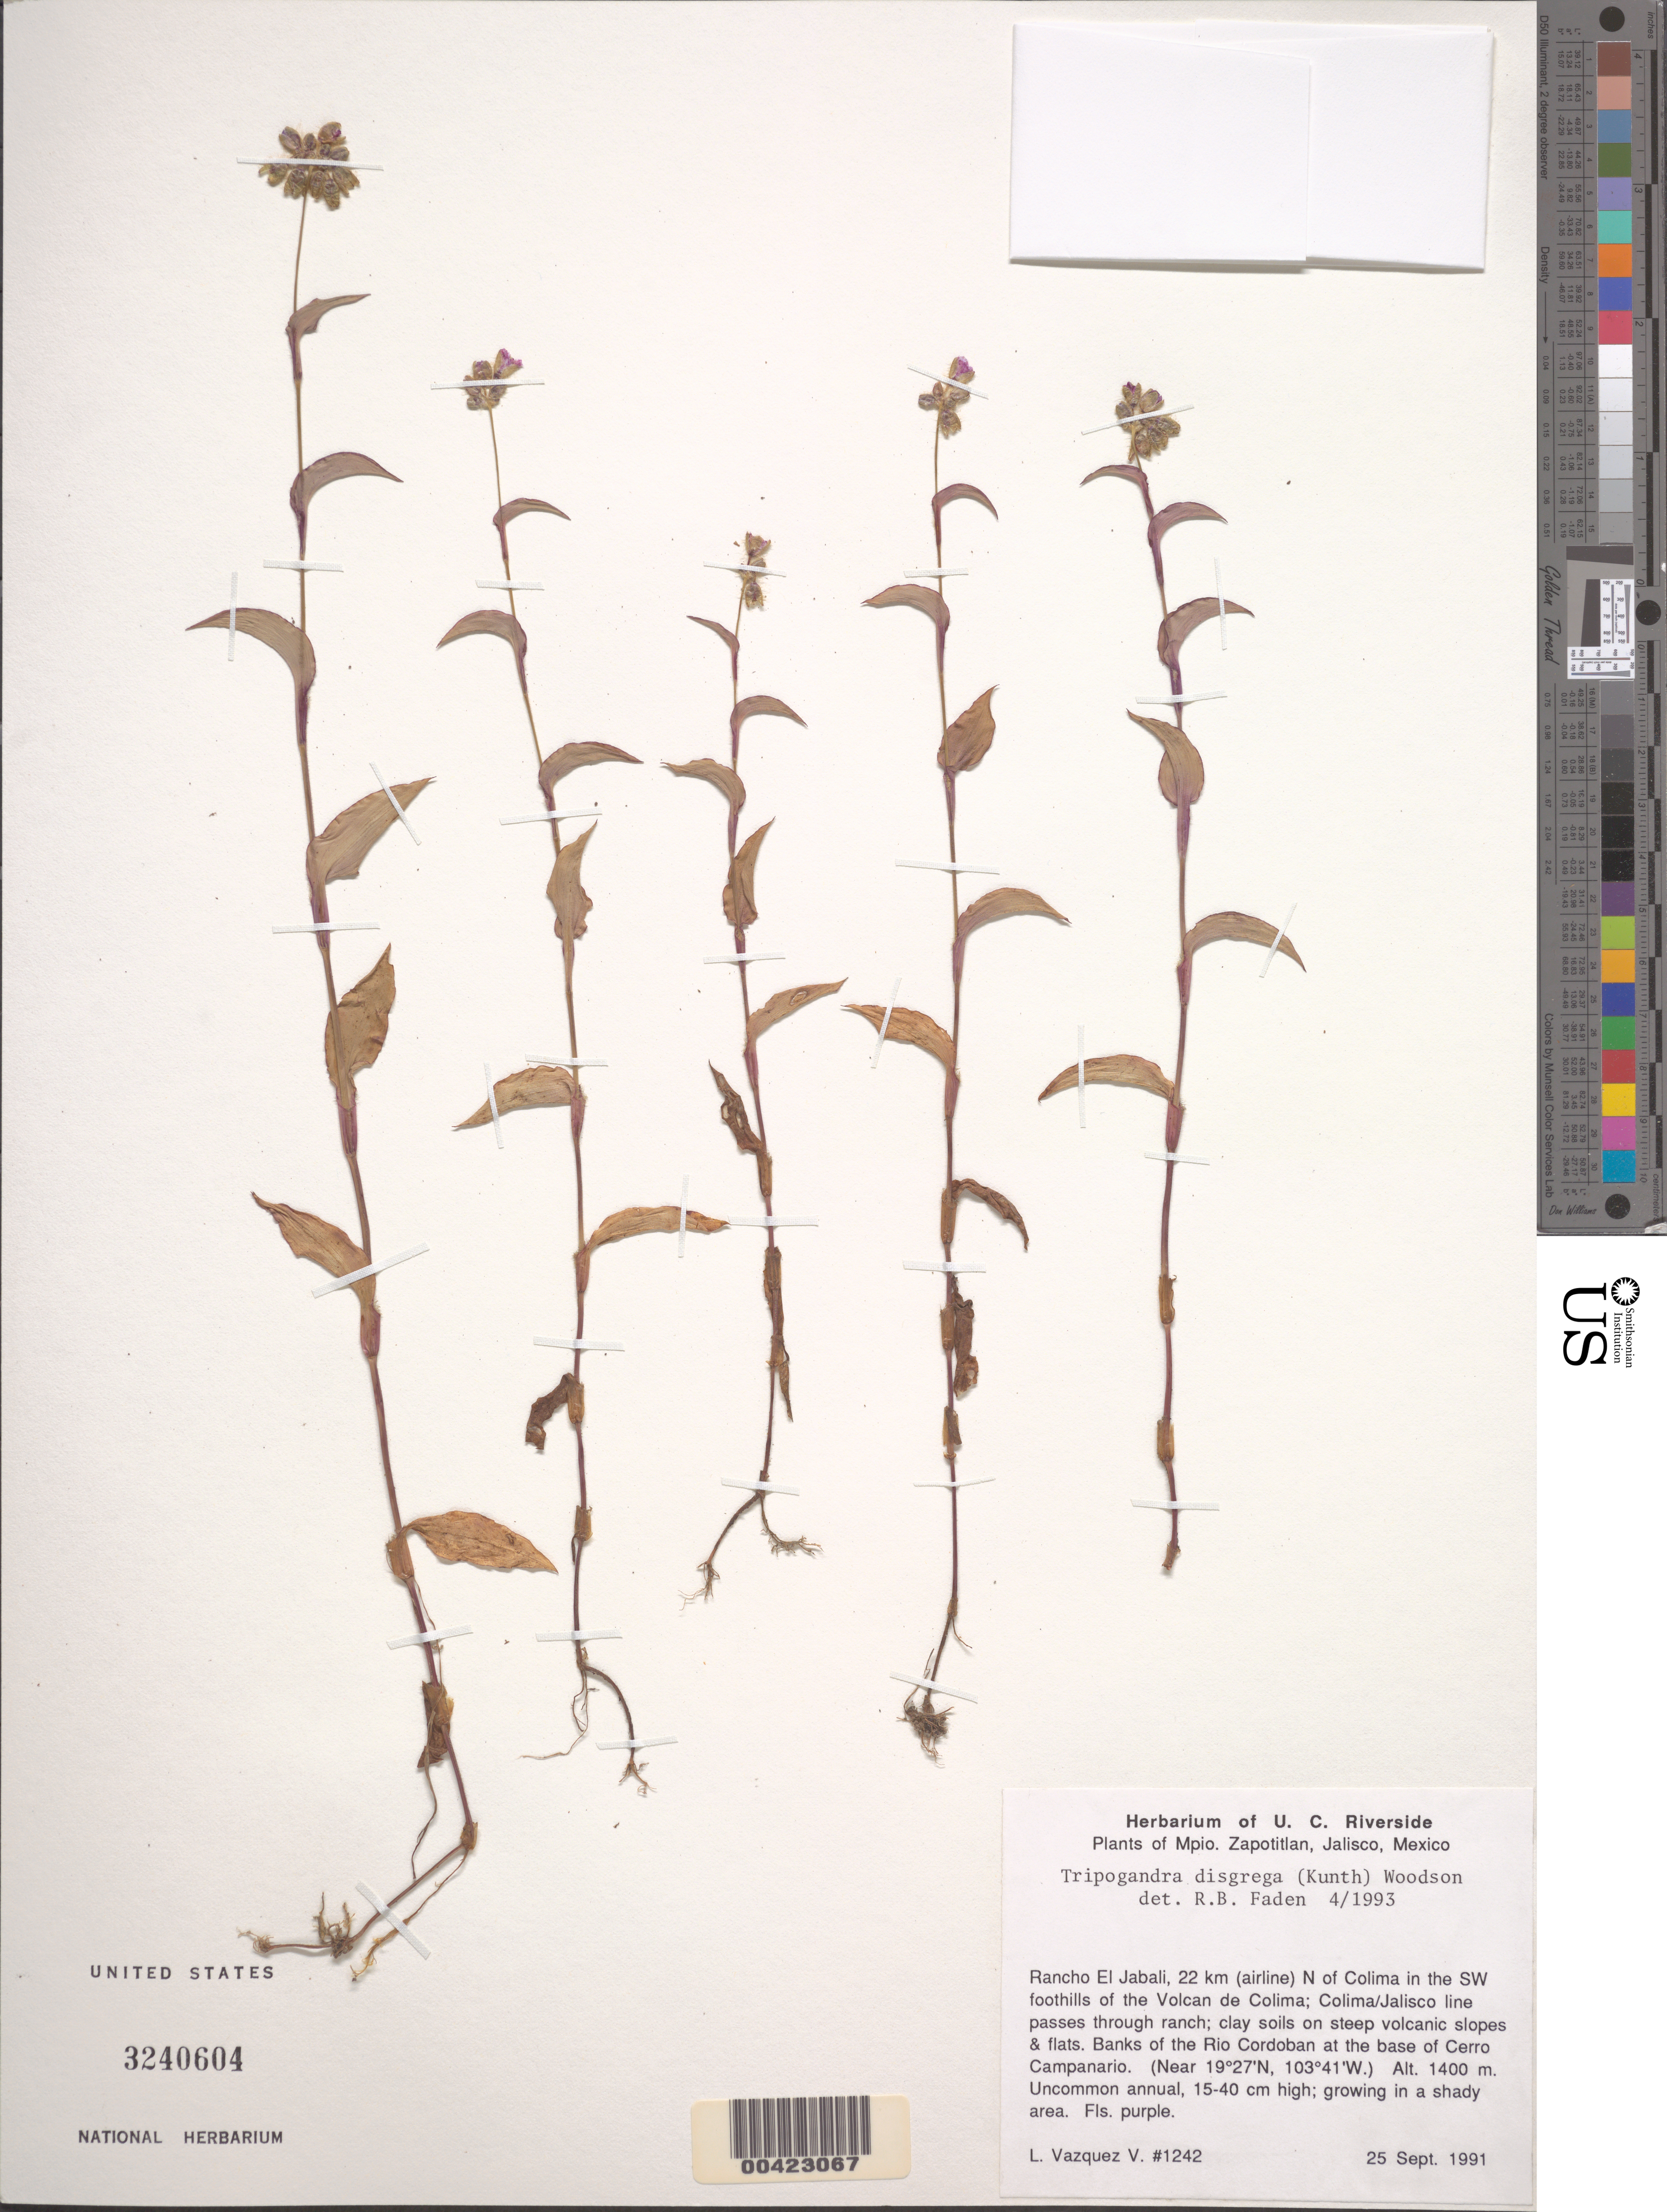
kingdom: Plantae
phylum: Tracheophyta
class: Liliopsida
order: Commelinales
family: Commelinaceae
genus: Tripogandra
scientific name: Tripogandra disgrega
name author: (Kunth) Woodson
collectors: L. Vazquez V.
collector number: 1242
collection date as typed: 25 Sep 1991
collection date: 1991-09-25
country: Mexico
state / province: Jalisco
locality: Zapotitlan, Rancho El Jabali, N of Colima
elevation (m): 1400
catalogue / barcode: US 3240604